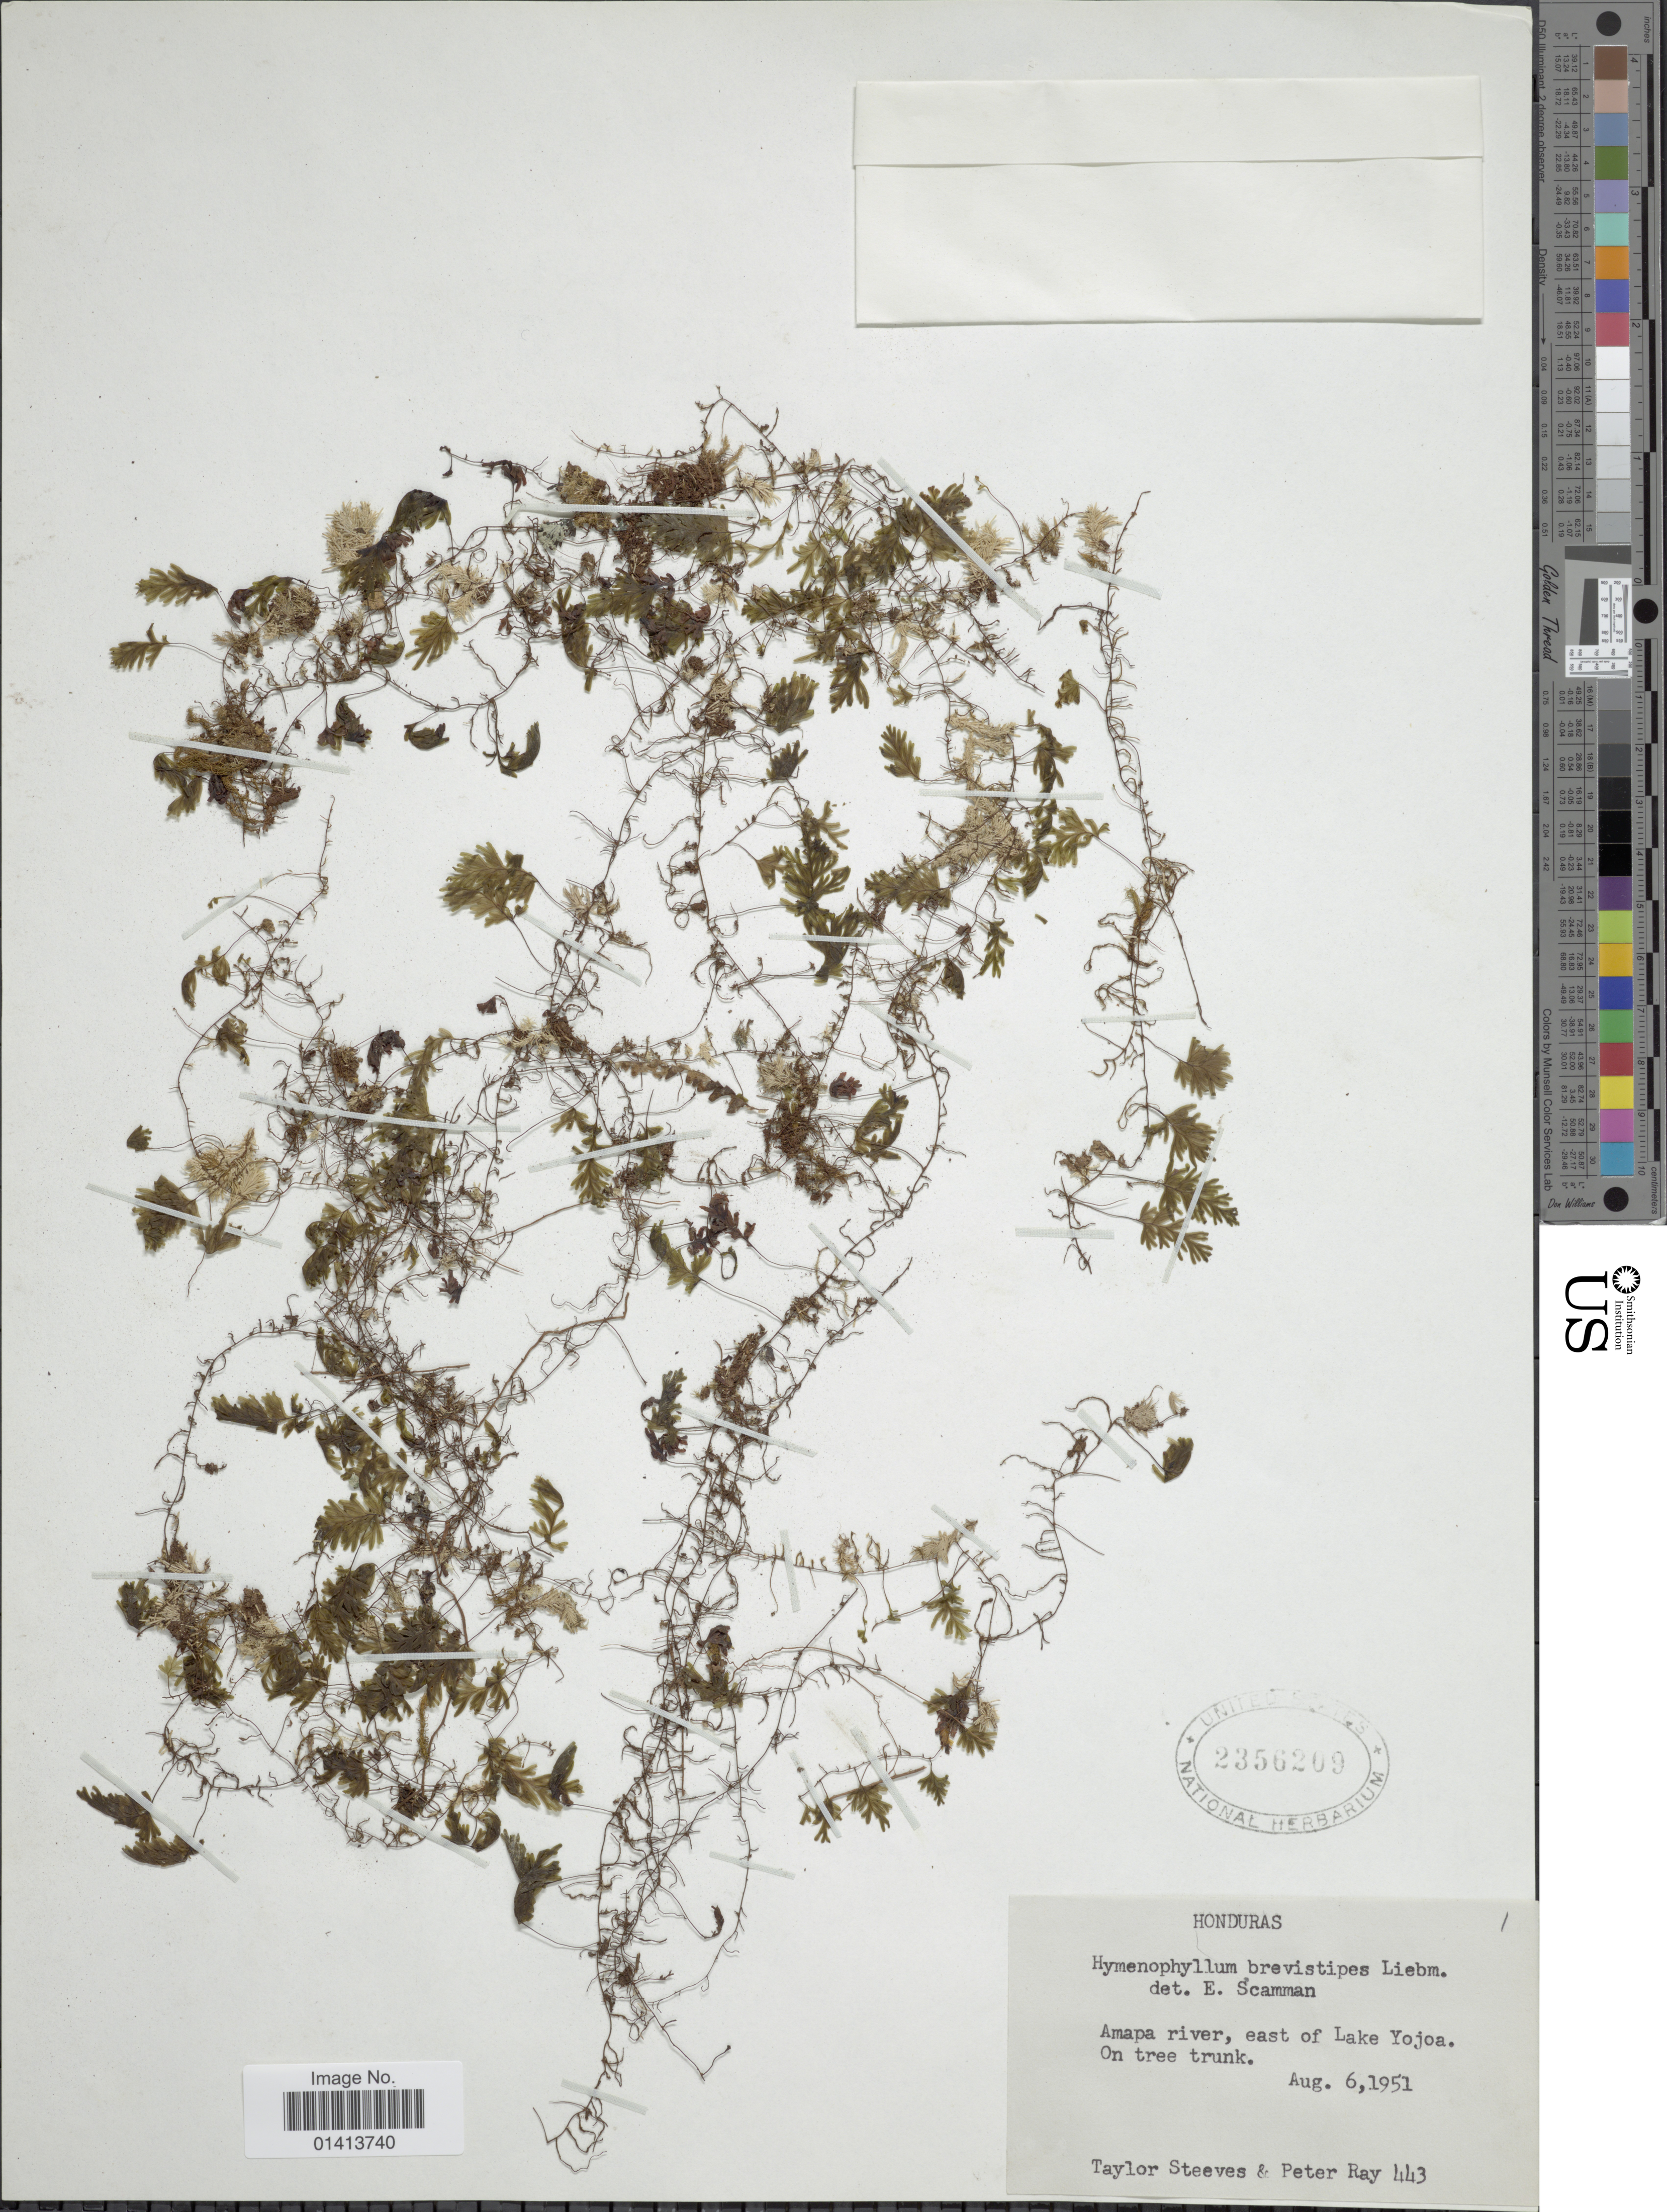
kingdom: Plantae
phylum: Tracheophyta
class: Polypodiopsida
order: Hymenophyllales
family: Hymenophyllaceae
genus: Hymenophyllum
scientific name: Hymenophyllum brevistipes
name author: Liebm.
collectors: T. Steeves & P. Ray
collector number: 443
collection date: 1951-08-06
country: Honduras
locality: Amapa river, est of Lake Yojoa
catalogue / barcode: US 2356209